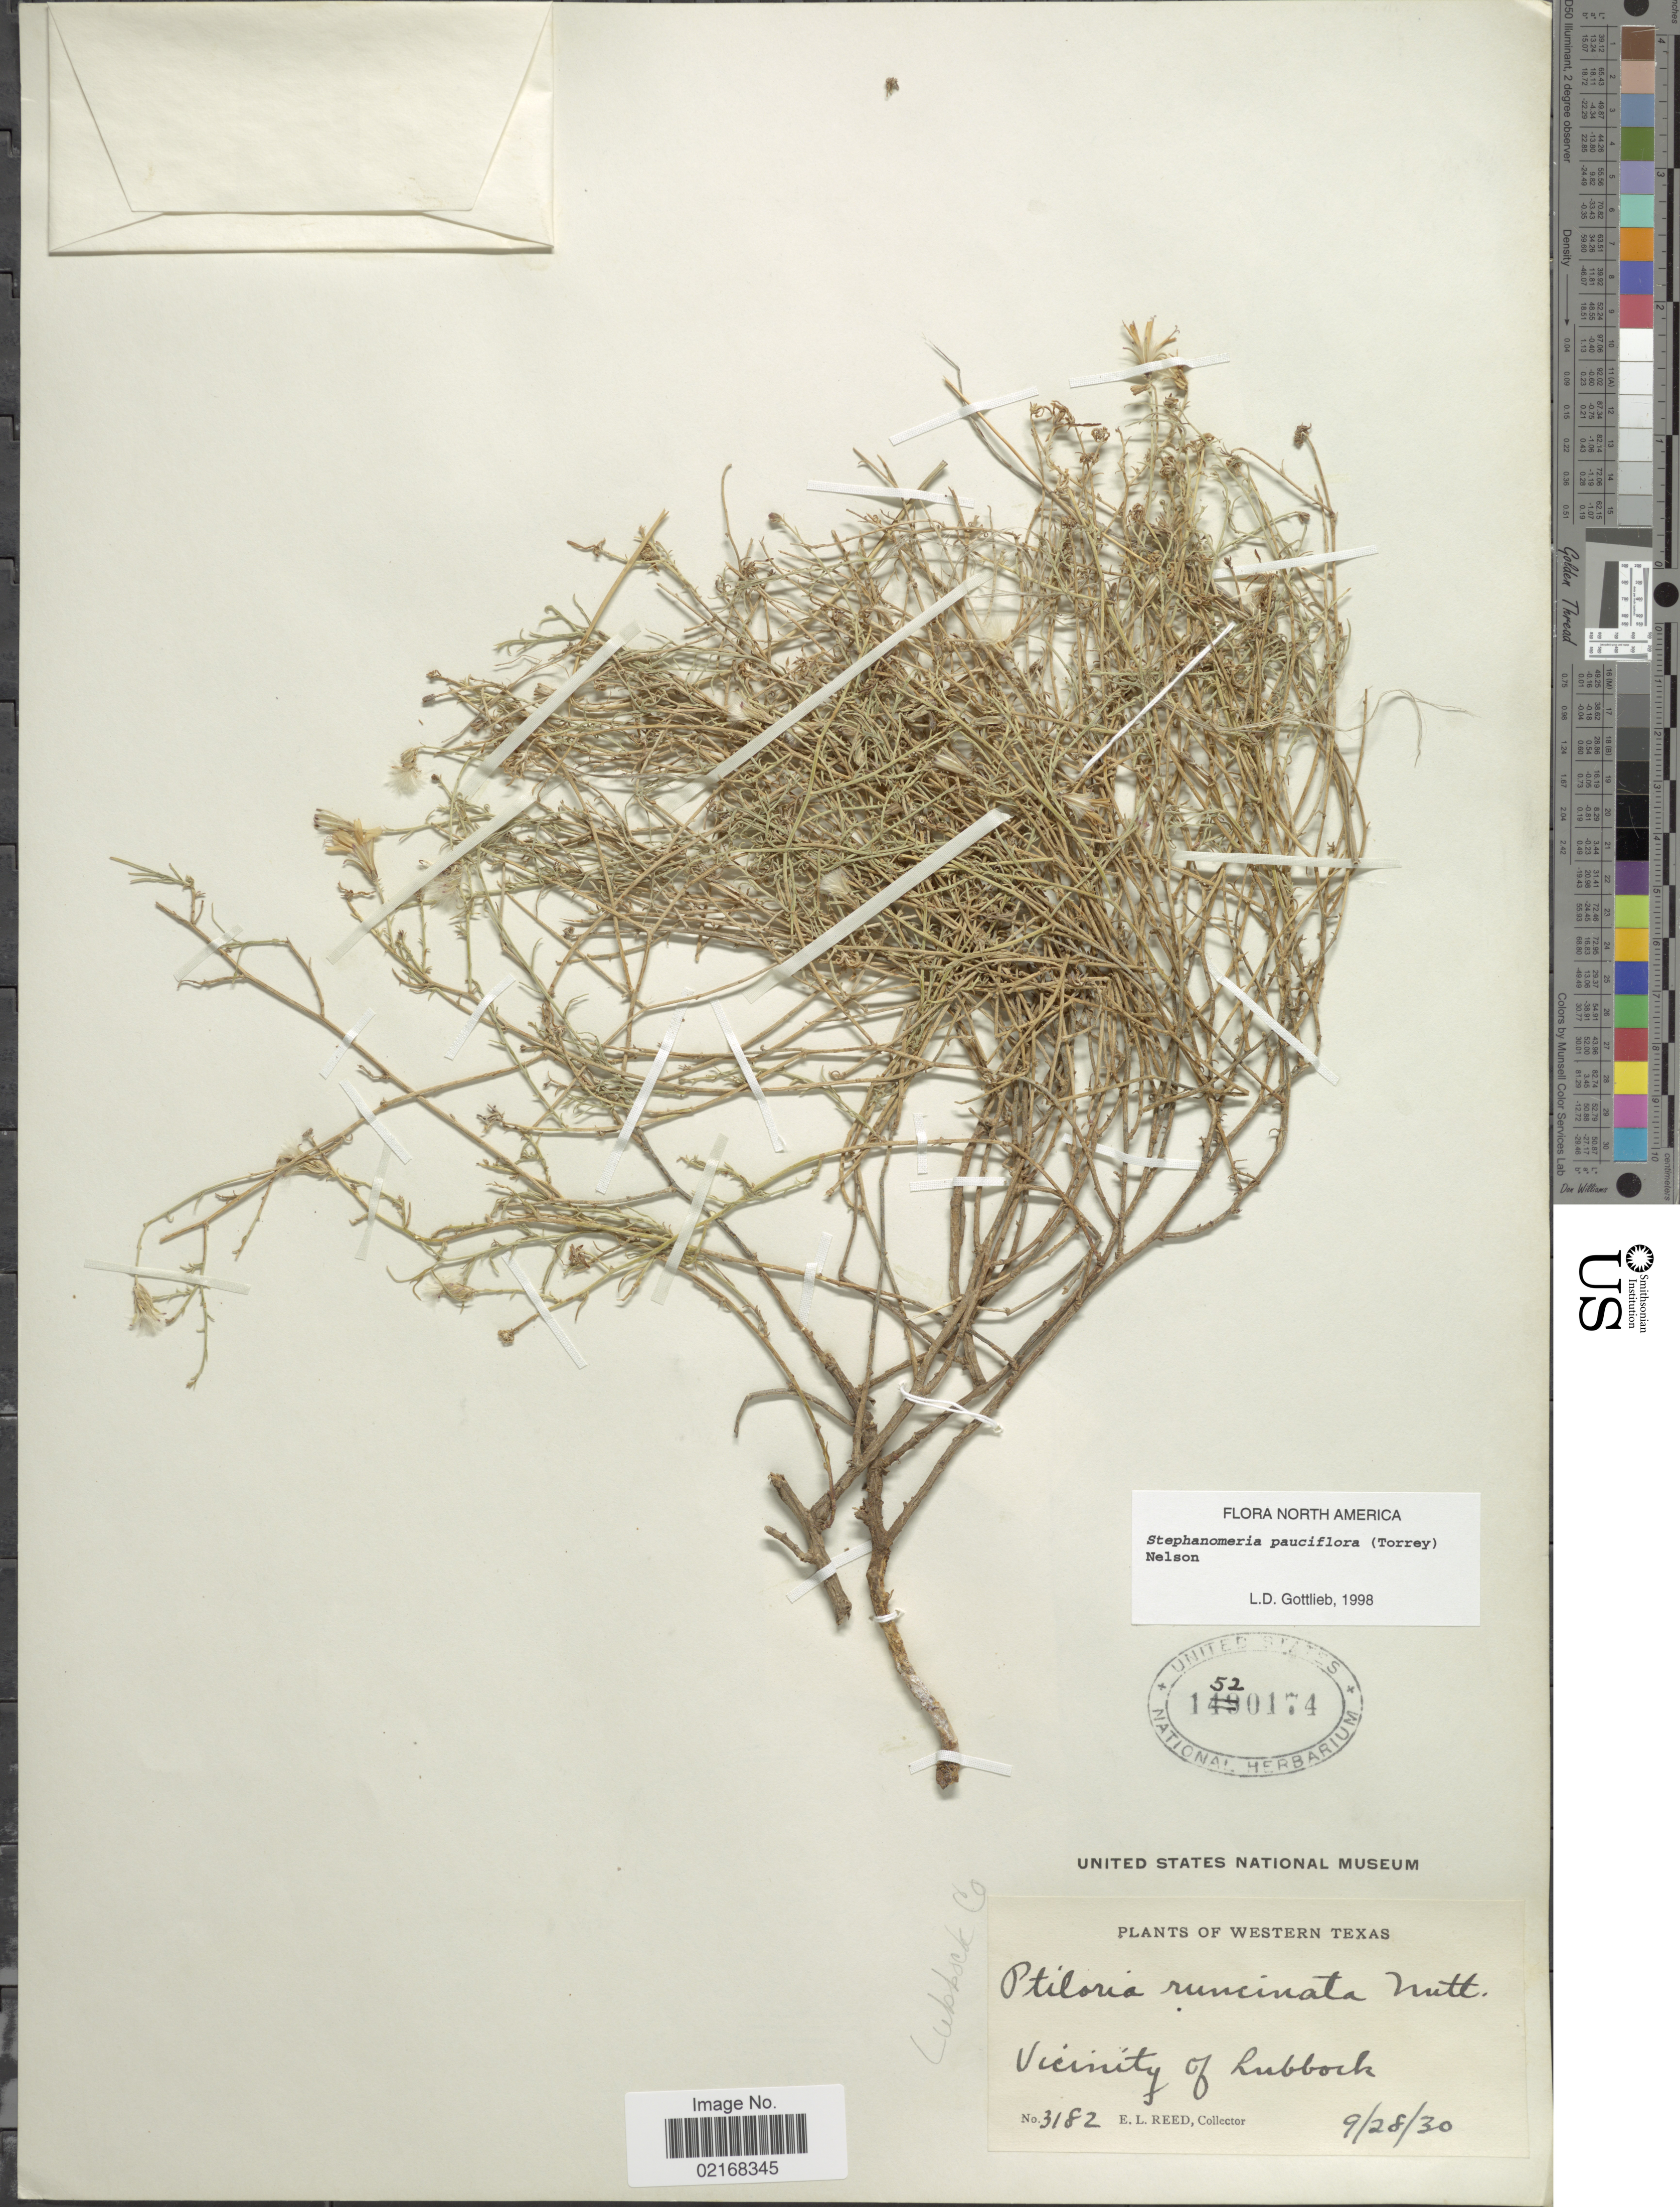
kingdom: Plantae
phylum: Tracheophyta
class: Magnoliopsida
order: Asterales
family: Asteraceae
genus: Stephanomeria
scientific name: Stephanomeria pauciflora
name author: (Torr.) A. Nelson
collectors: E. Reed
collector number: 3182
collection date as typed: Transcribed d/m/y: 28/9/30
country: United States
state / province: Texas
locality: Western Texas. Vicinity of Lubbock. Lubbock Co.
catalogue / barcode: US 1520174